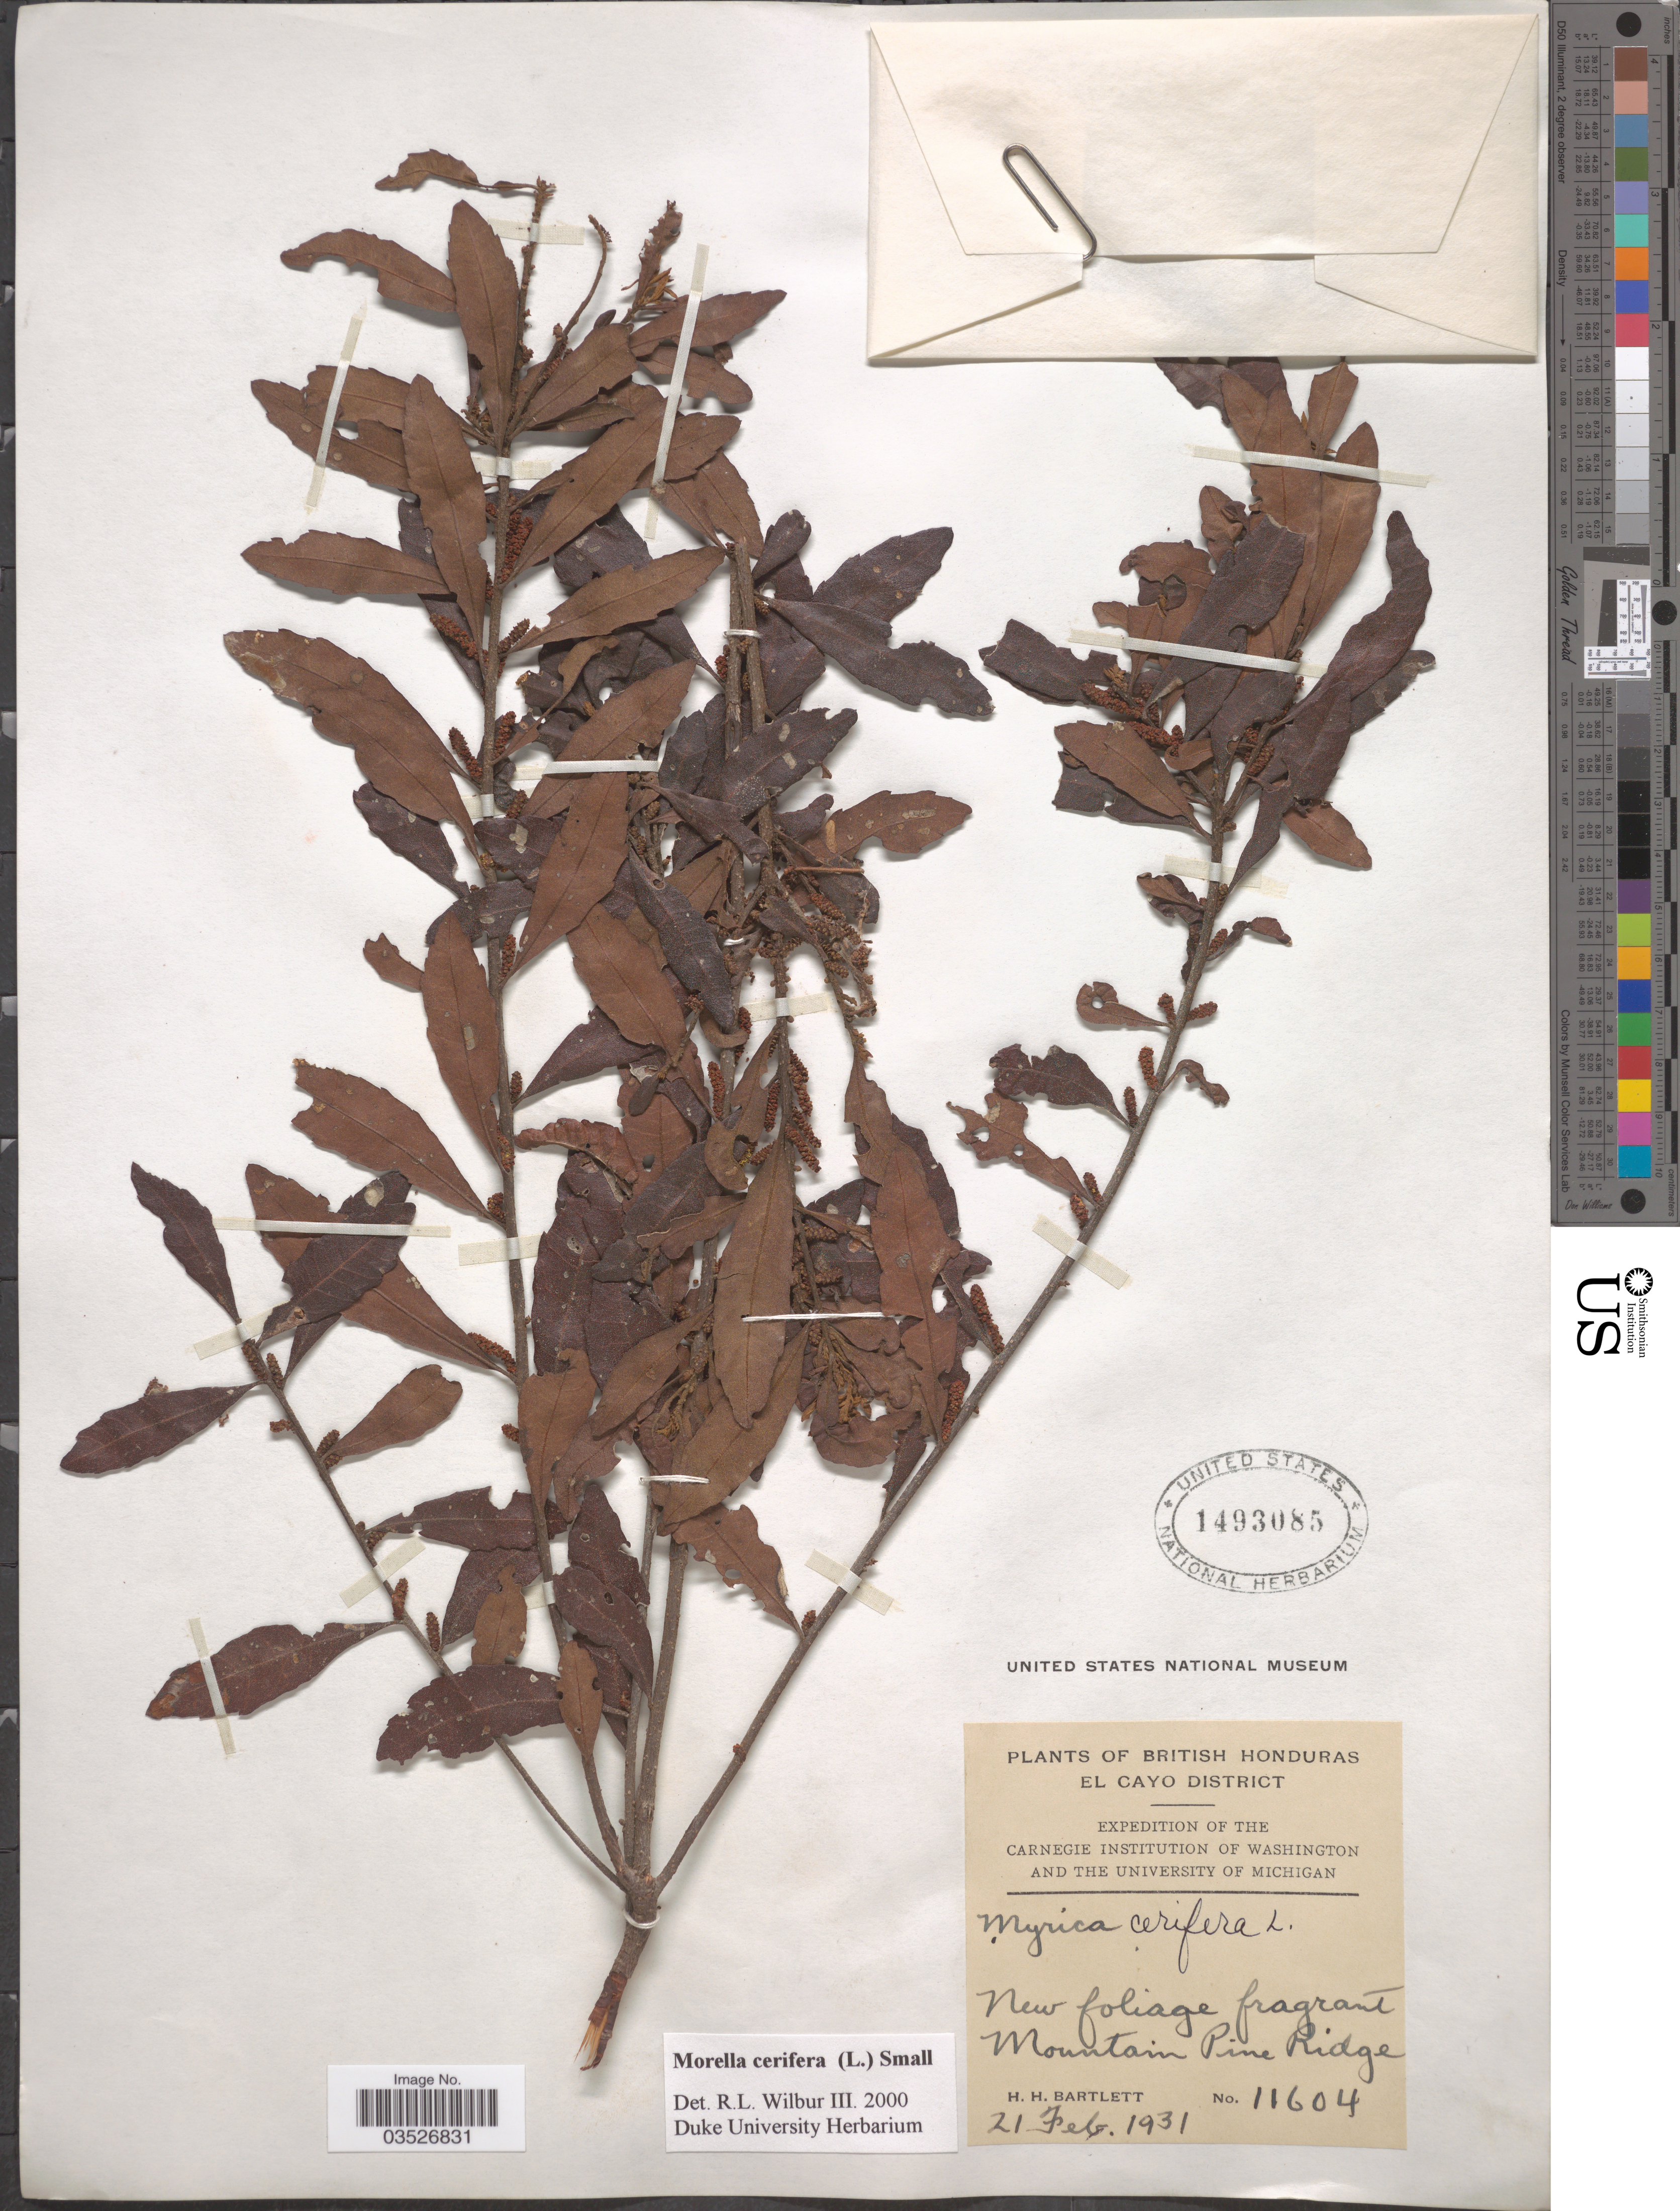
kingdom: Plantae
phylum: Tracheophyta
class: Magnoliopsida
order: Fagales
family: Myricaceae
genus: Morella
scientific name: Morella cerifera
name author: (L.) Small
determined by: Wilbur, R. L.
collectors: H. H. Bartlett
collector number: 11604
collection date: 1931-02-21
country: Belize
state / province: Cayo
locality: British Honduras. El Cayo District. New foliage fragrant Mountain Pine Ridge.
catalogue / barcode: US 1493085